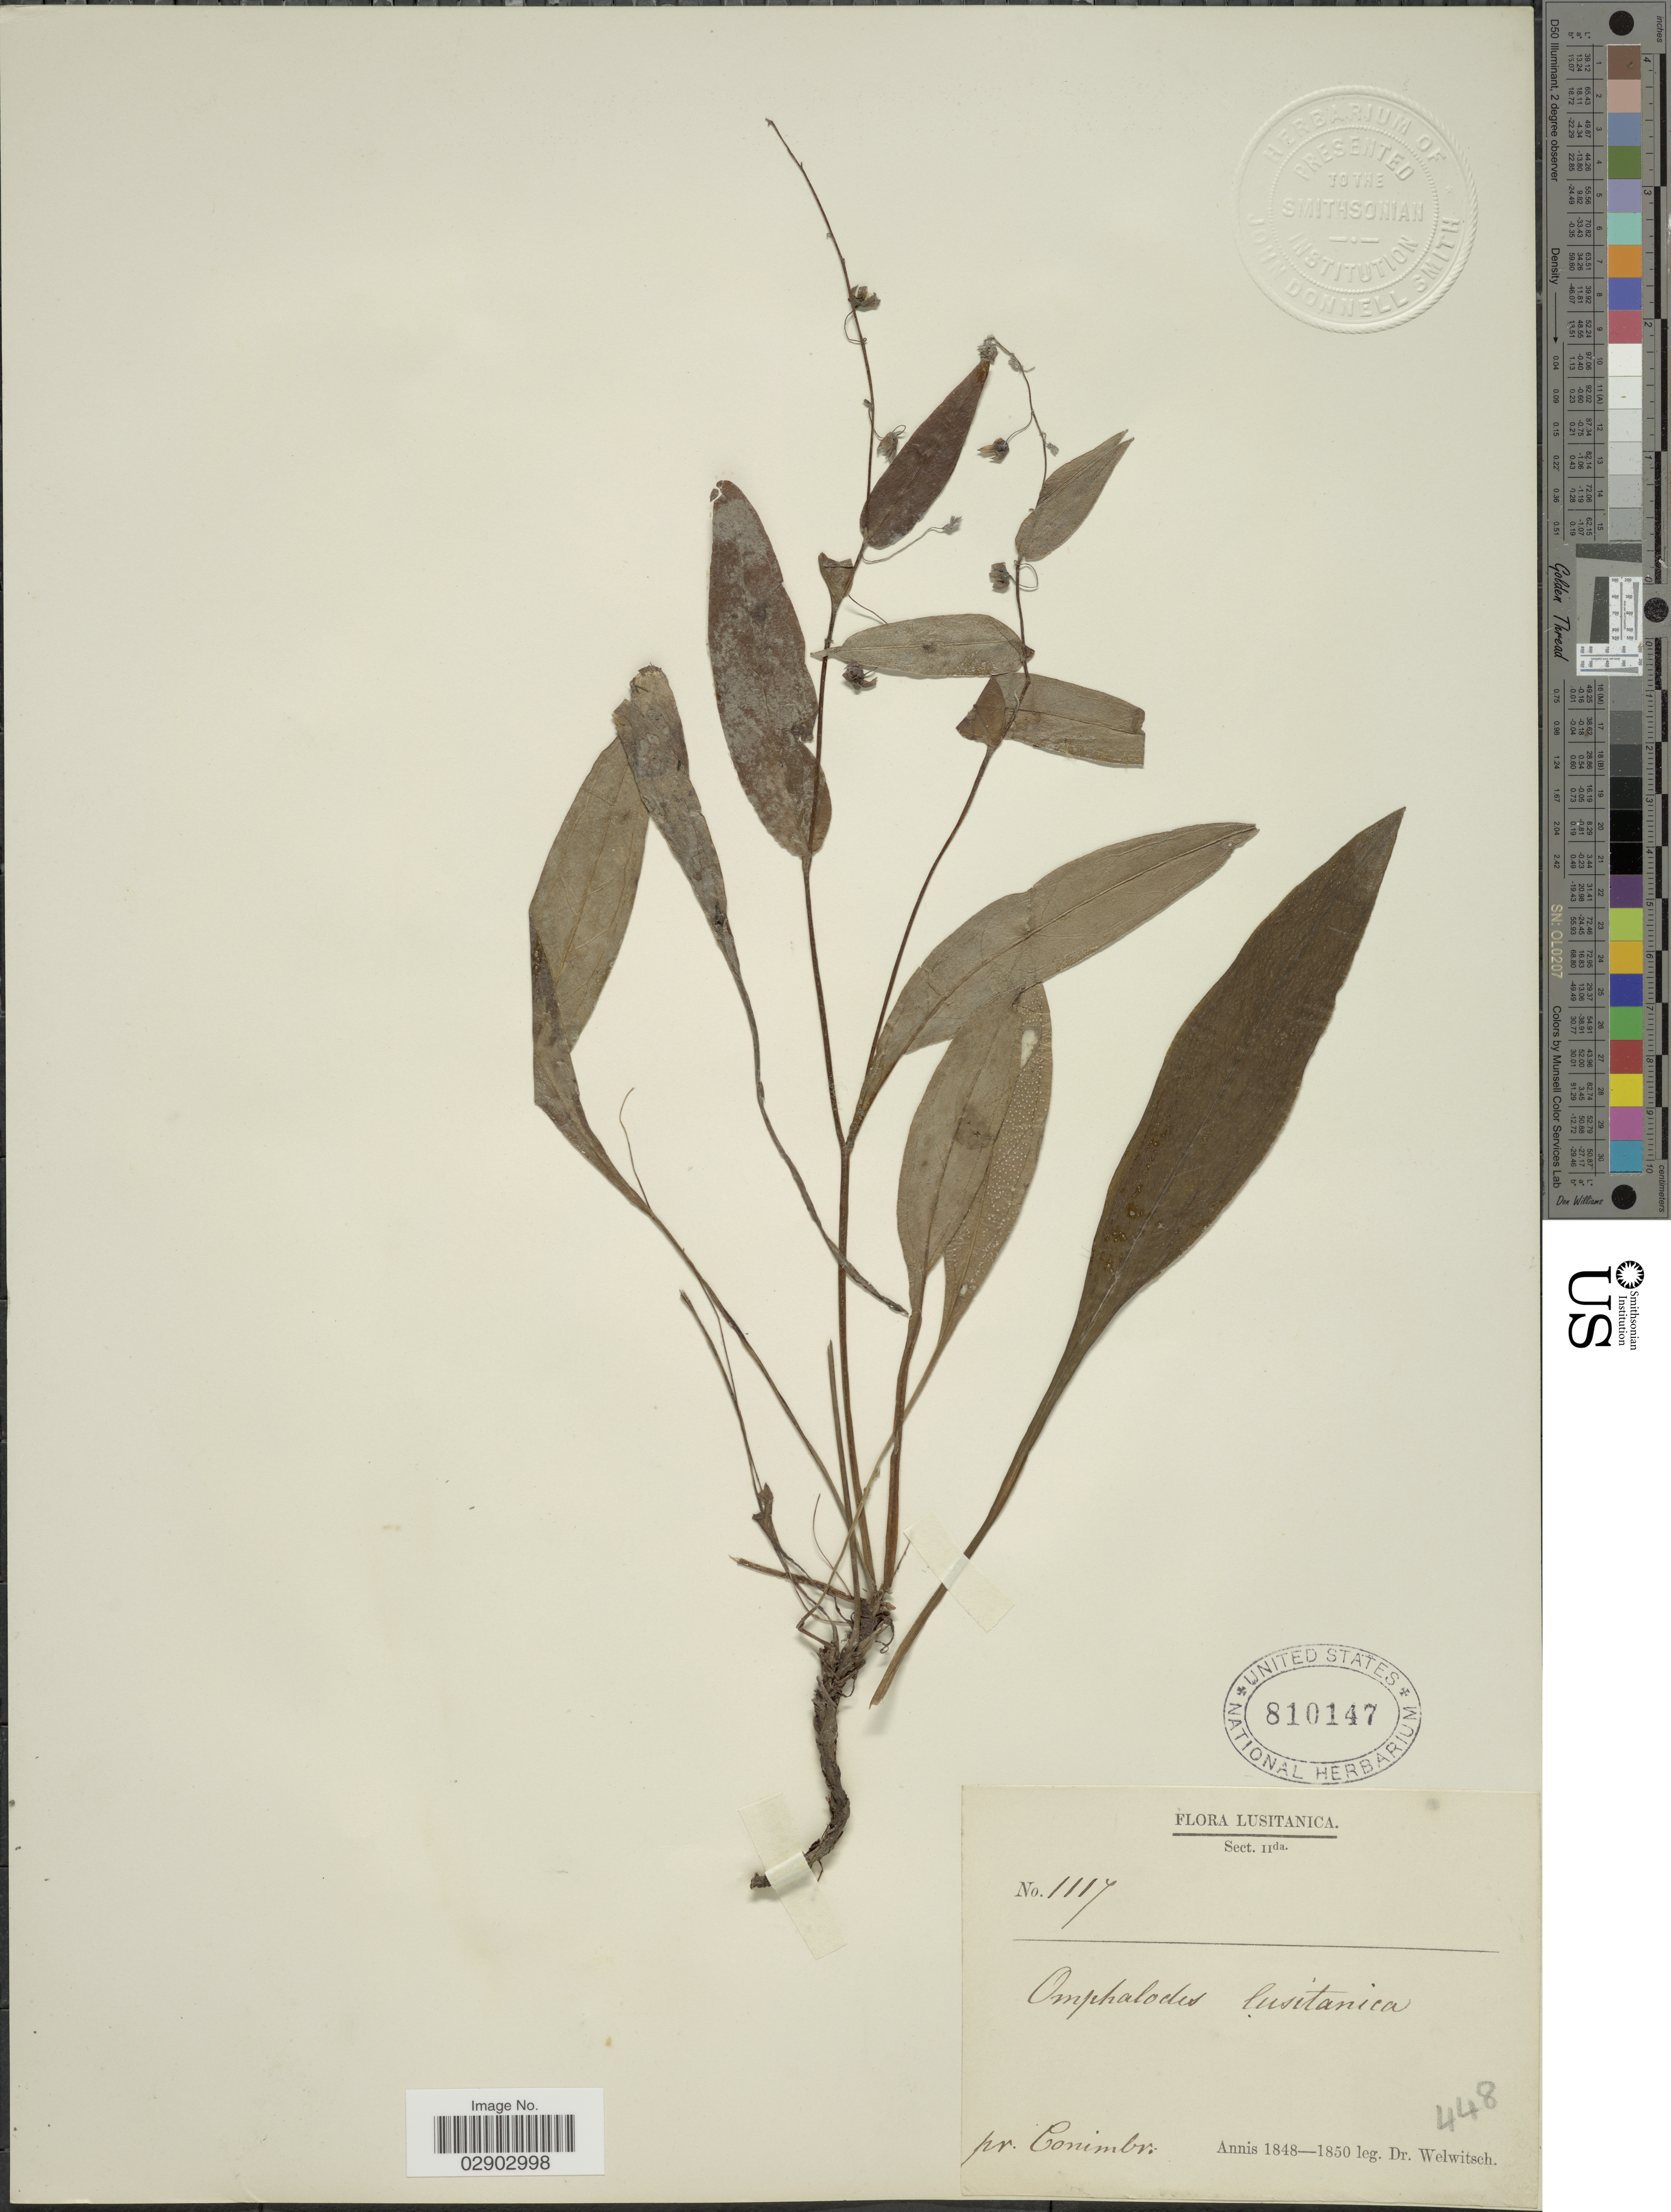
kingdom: Plantae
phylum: Tracheophyta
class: Magnoliopsida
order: Boraginales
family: Boraginaceae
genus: Omphalodes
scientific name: Omphalodes lusitanica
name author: Pourr. ex Lange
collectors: -. Welwitsch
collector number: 1117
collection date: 1848/1850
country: Portugal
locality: Lusitanica. Pr. Comimbr.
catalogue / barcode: US 810147